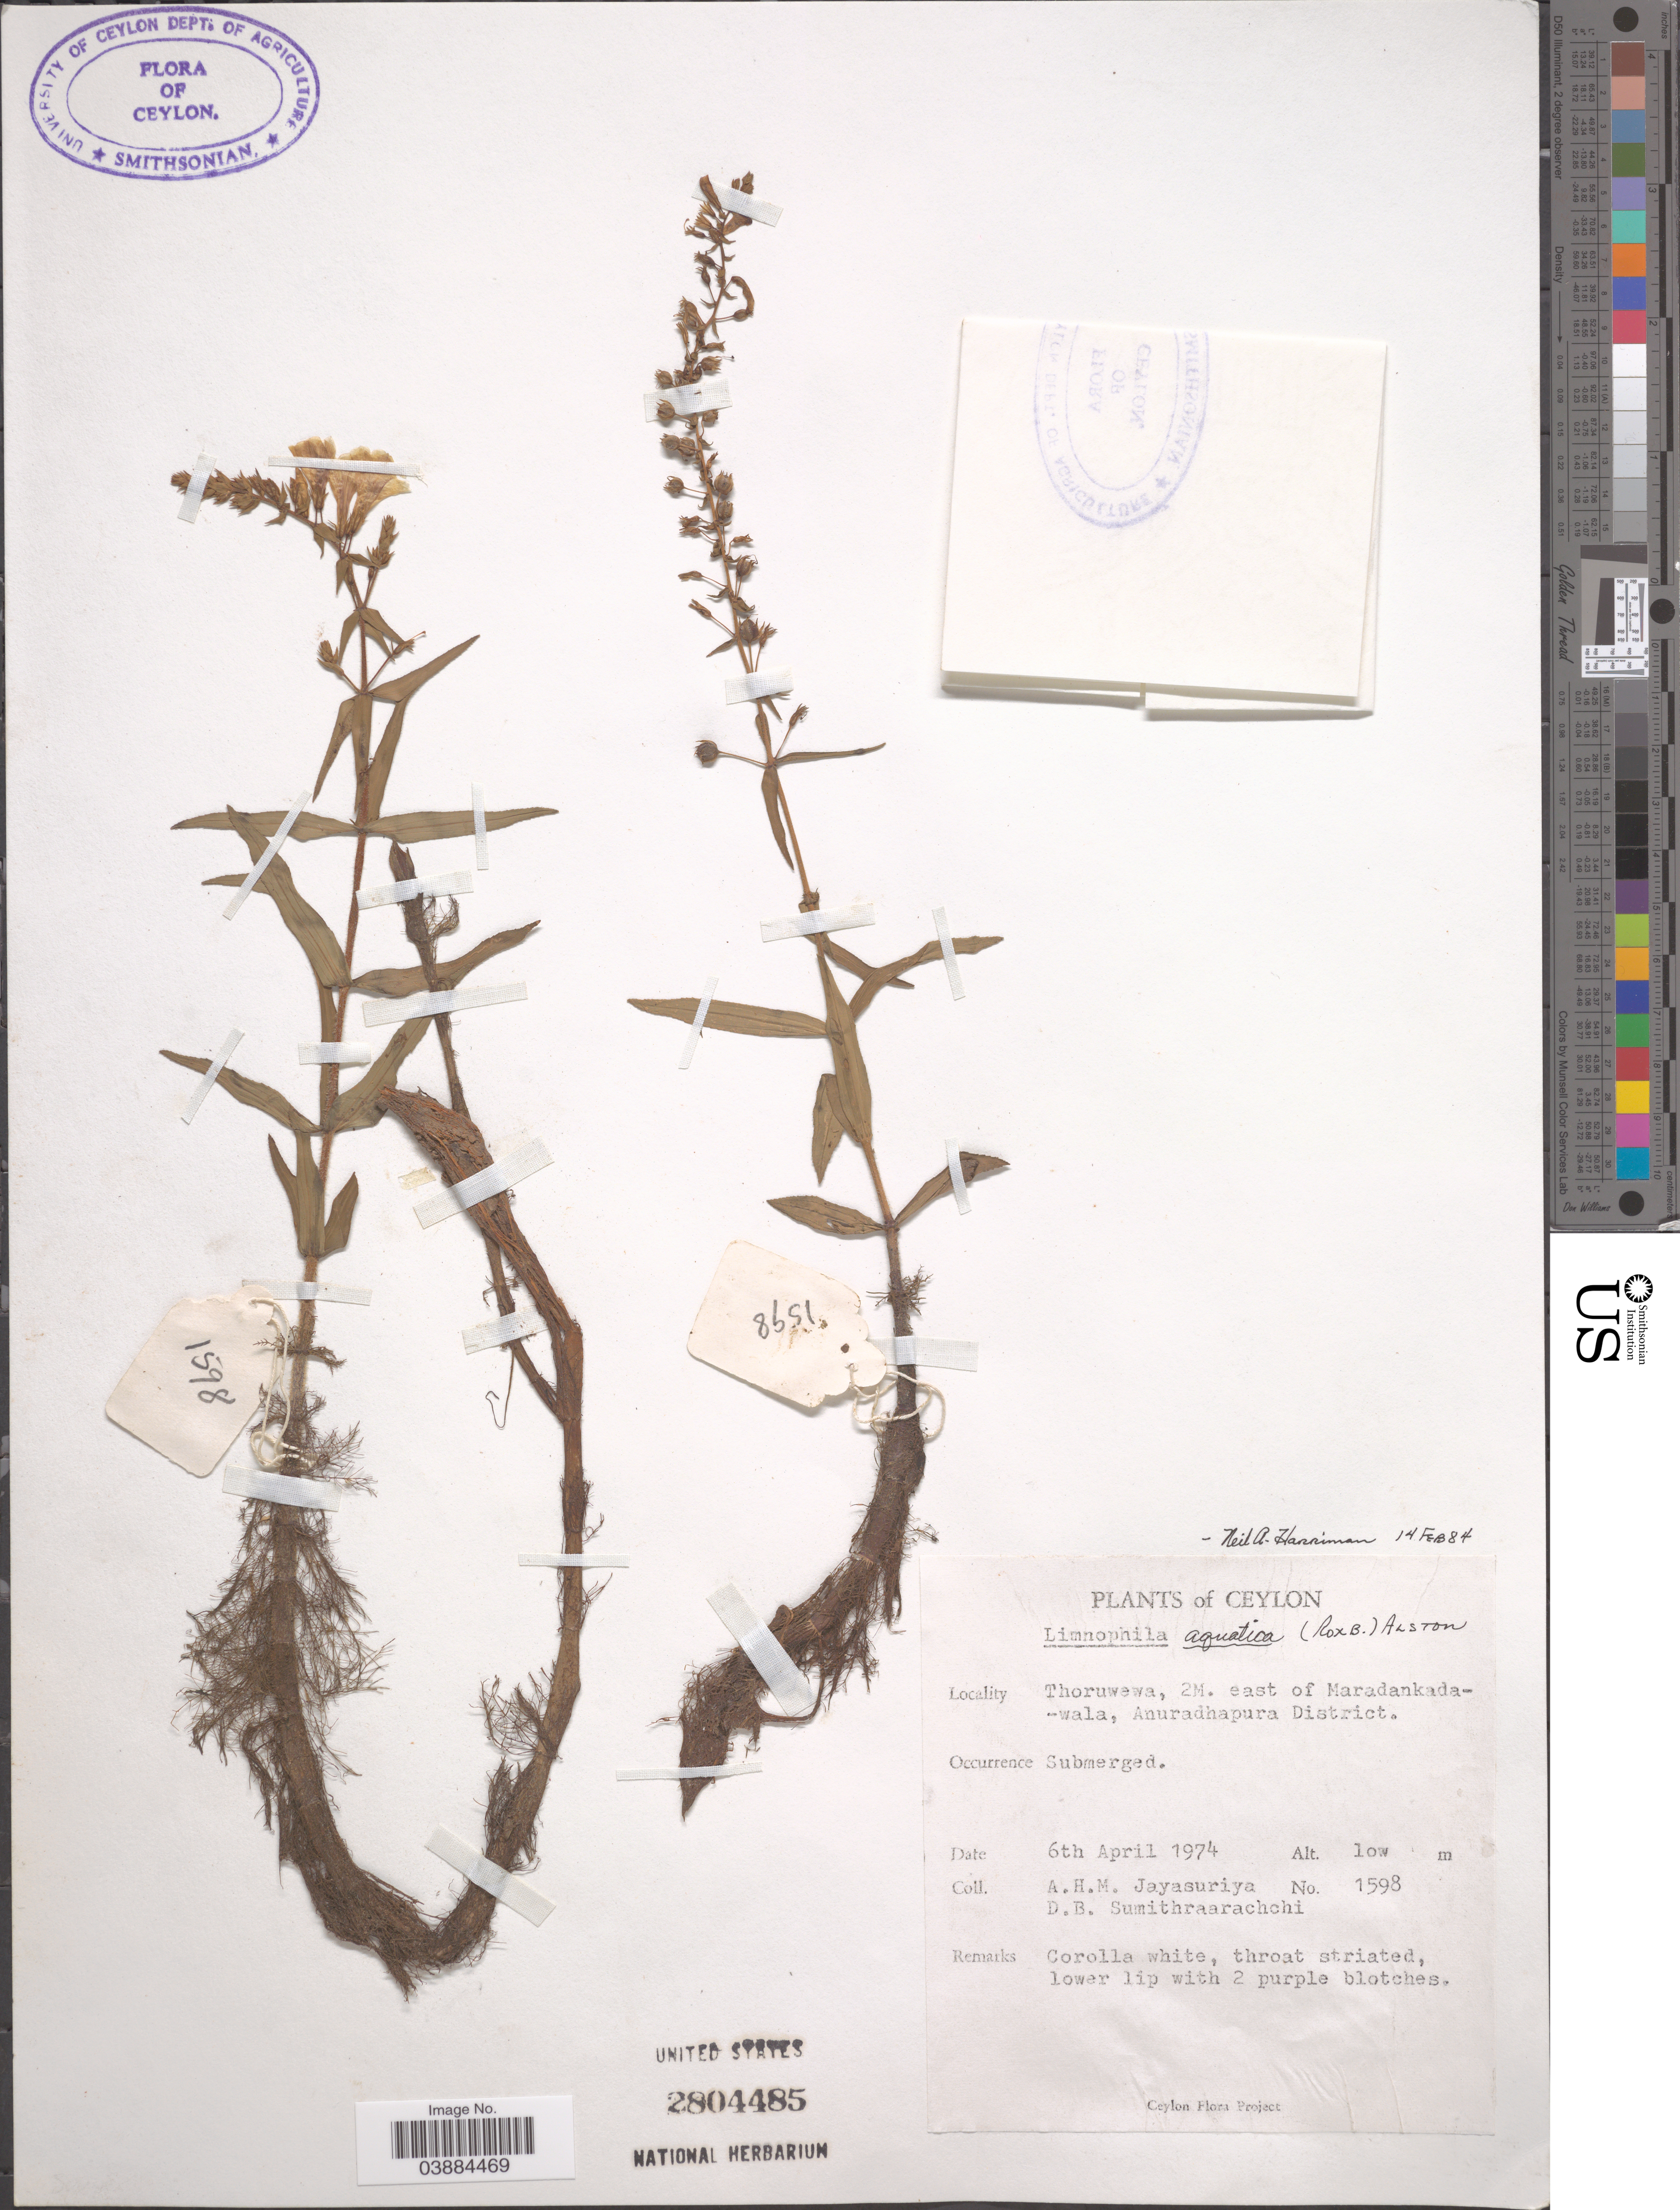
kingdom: Plantae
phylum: Tracheophyta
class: Magnoliopsida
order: Lamiales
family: Plantaginaceae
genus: Limnophila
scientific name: Limnophila aquatica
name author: (Willd.) Santapau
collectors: A. H. Jayasuriya & D. B. Sumithraarachchi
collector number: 1598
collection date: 1974-04-06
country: Sri Lanka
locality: Ceylon. Thoruwewa, 2M. east of Maradankadawala, Anuradhapura District.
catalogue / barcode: US 2804485